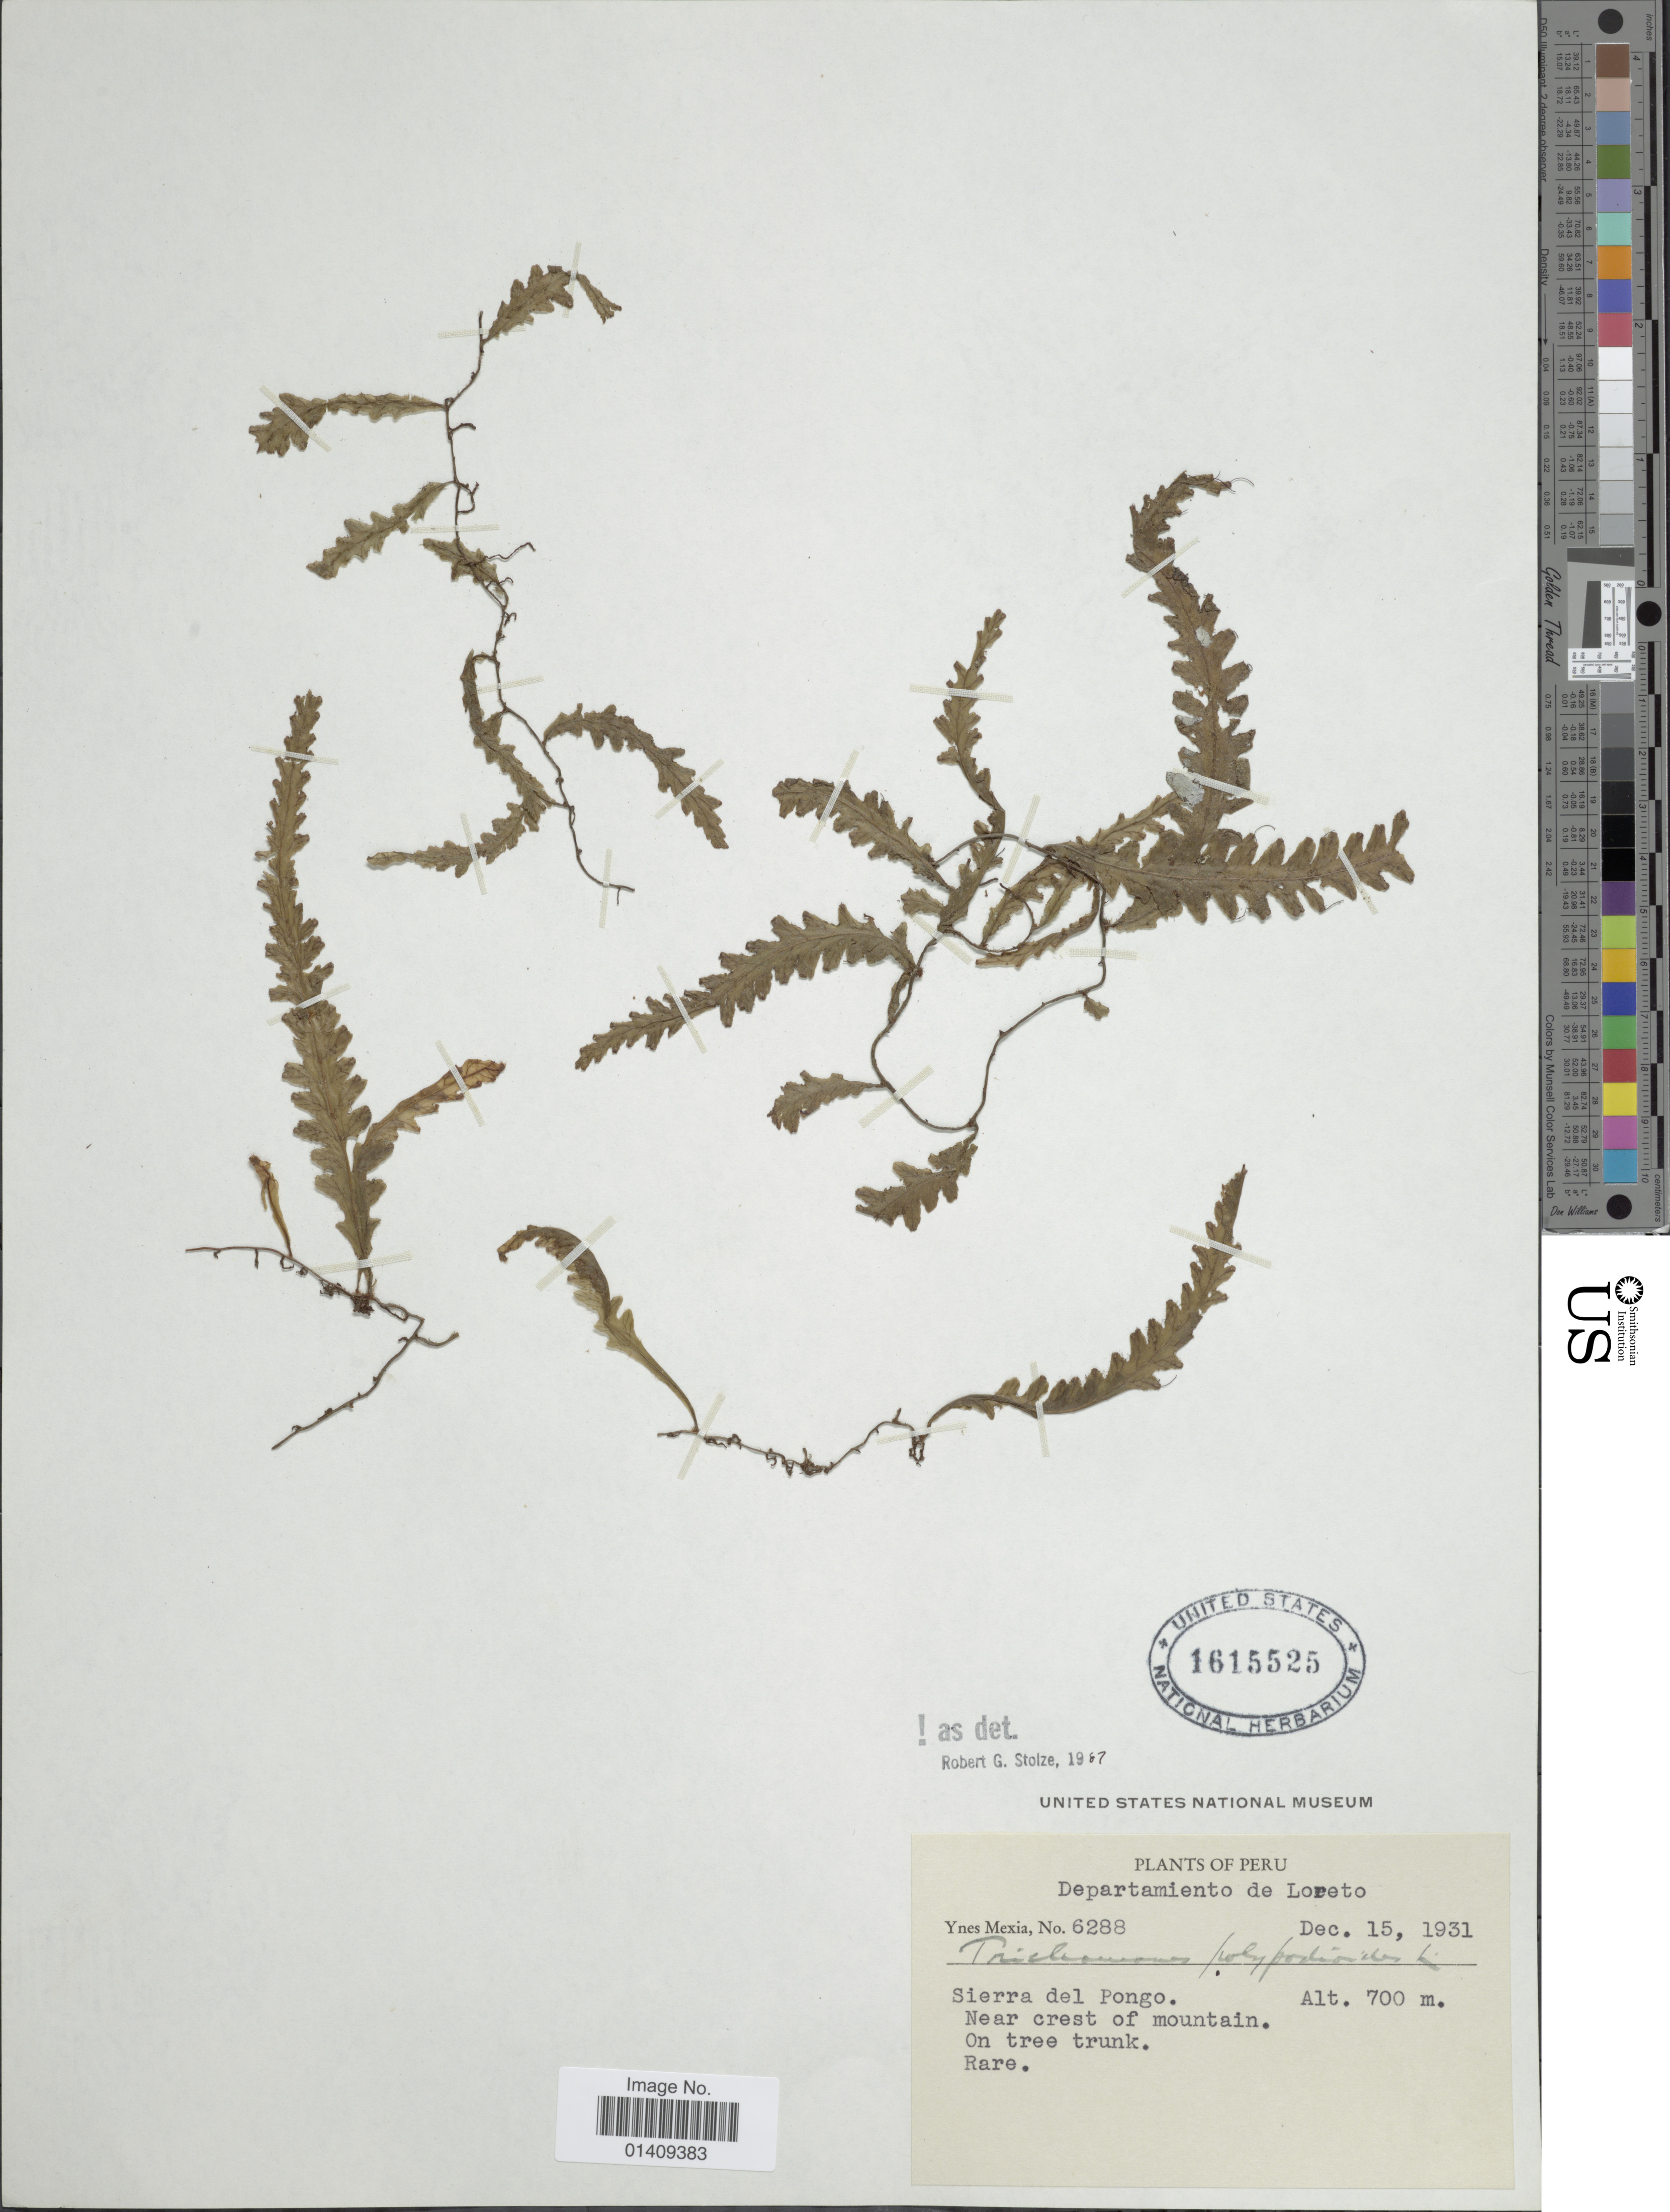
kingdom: Plantae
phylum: Tracheophyta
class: Polypodiopsida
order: Hymenophyllales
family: Hymenophyllaceae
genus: Trichomanes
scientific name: Trichomanes polypodioides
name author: L.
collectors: Y. Mexia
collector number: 6288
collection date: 1931-12-15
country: Peru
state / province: Loreto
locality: Departamento de Loreto Sierra del Pongo near crest of mountain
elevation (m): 700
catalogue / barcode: US 1615525